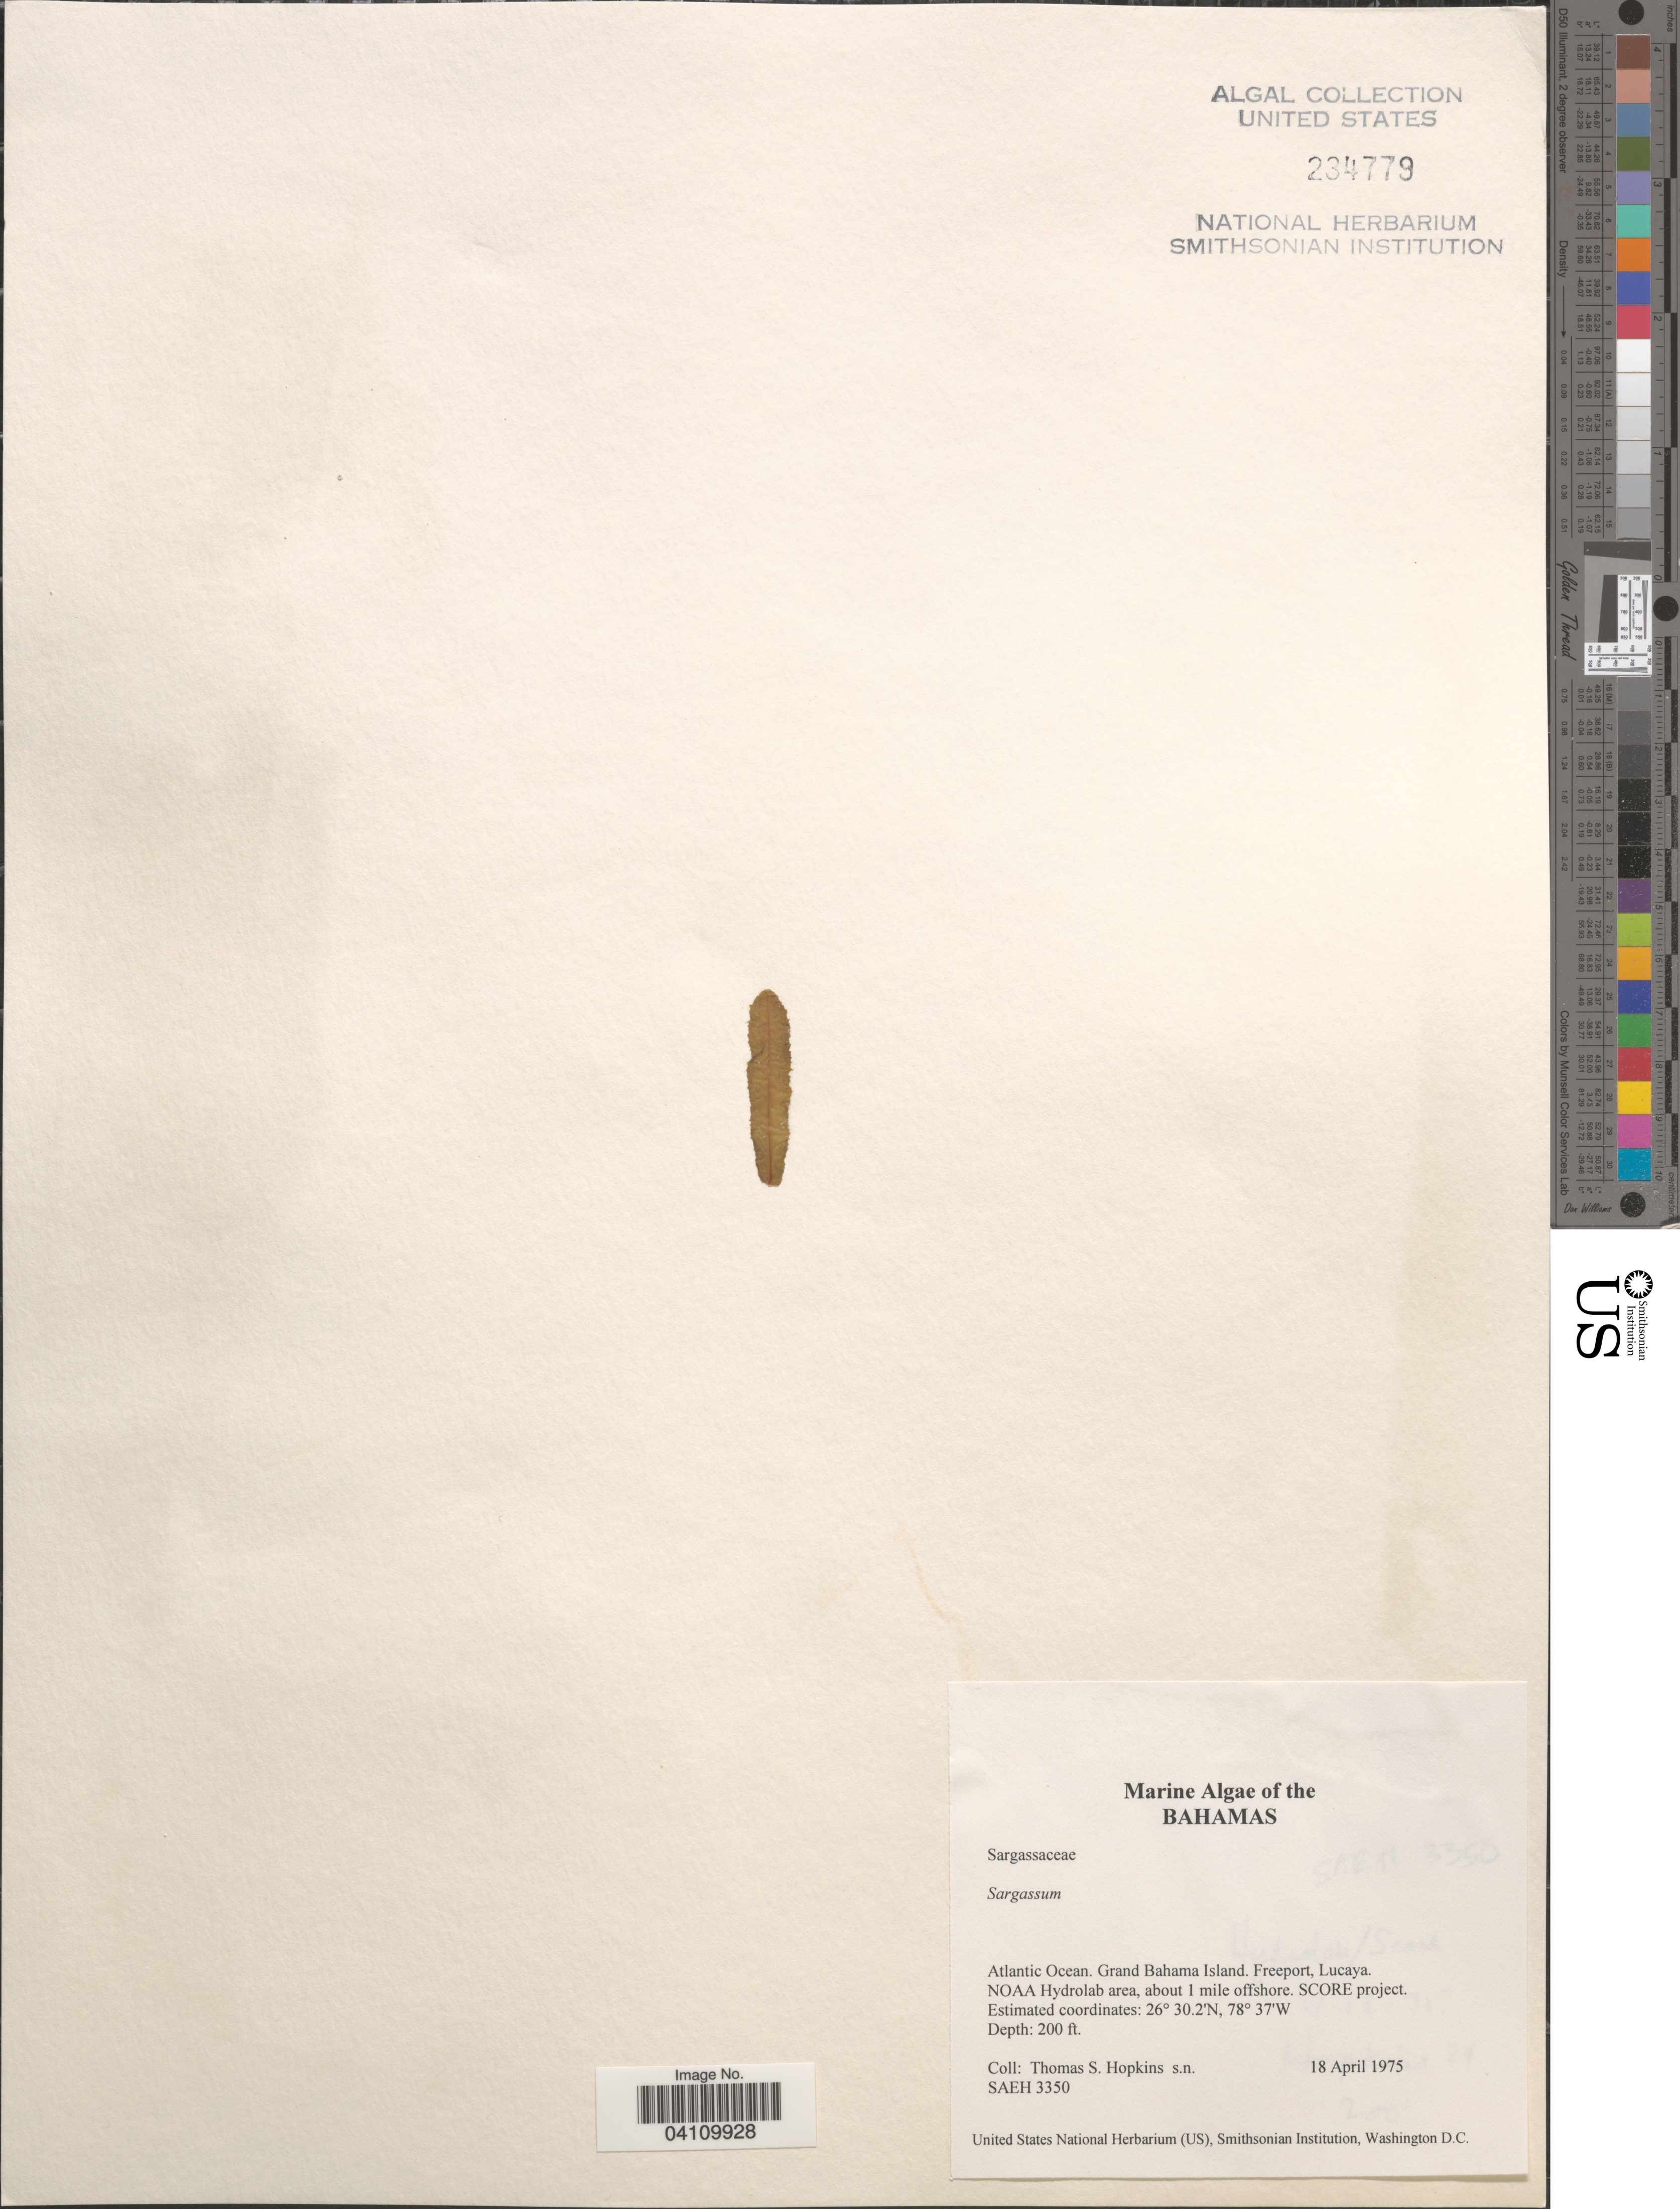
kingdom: Chromista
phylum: Ochrophyta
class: Phaeophyceae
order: Fucales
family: Sargassaceae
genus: Sargassum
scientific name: Sargassum sp.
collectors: T. Hopkins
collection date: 1975-04-18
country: Bahamas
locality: Atlantic Ocean. Grand Bahama Island. Freeport, Lucaya. NOAA Hydrolab area, about 1 mile offshore. SCORE project.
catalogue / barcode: US 234779